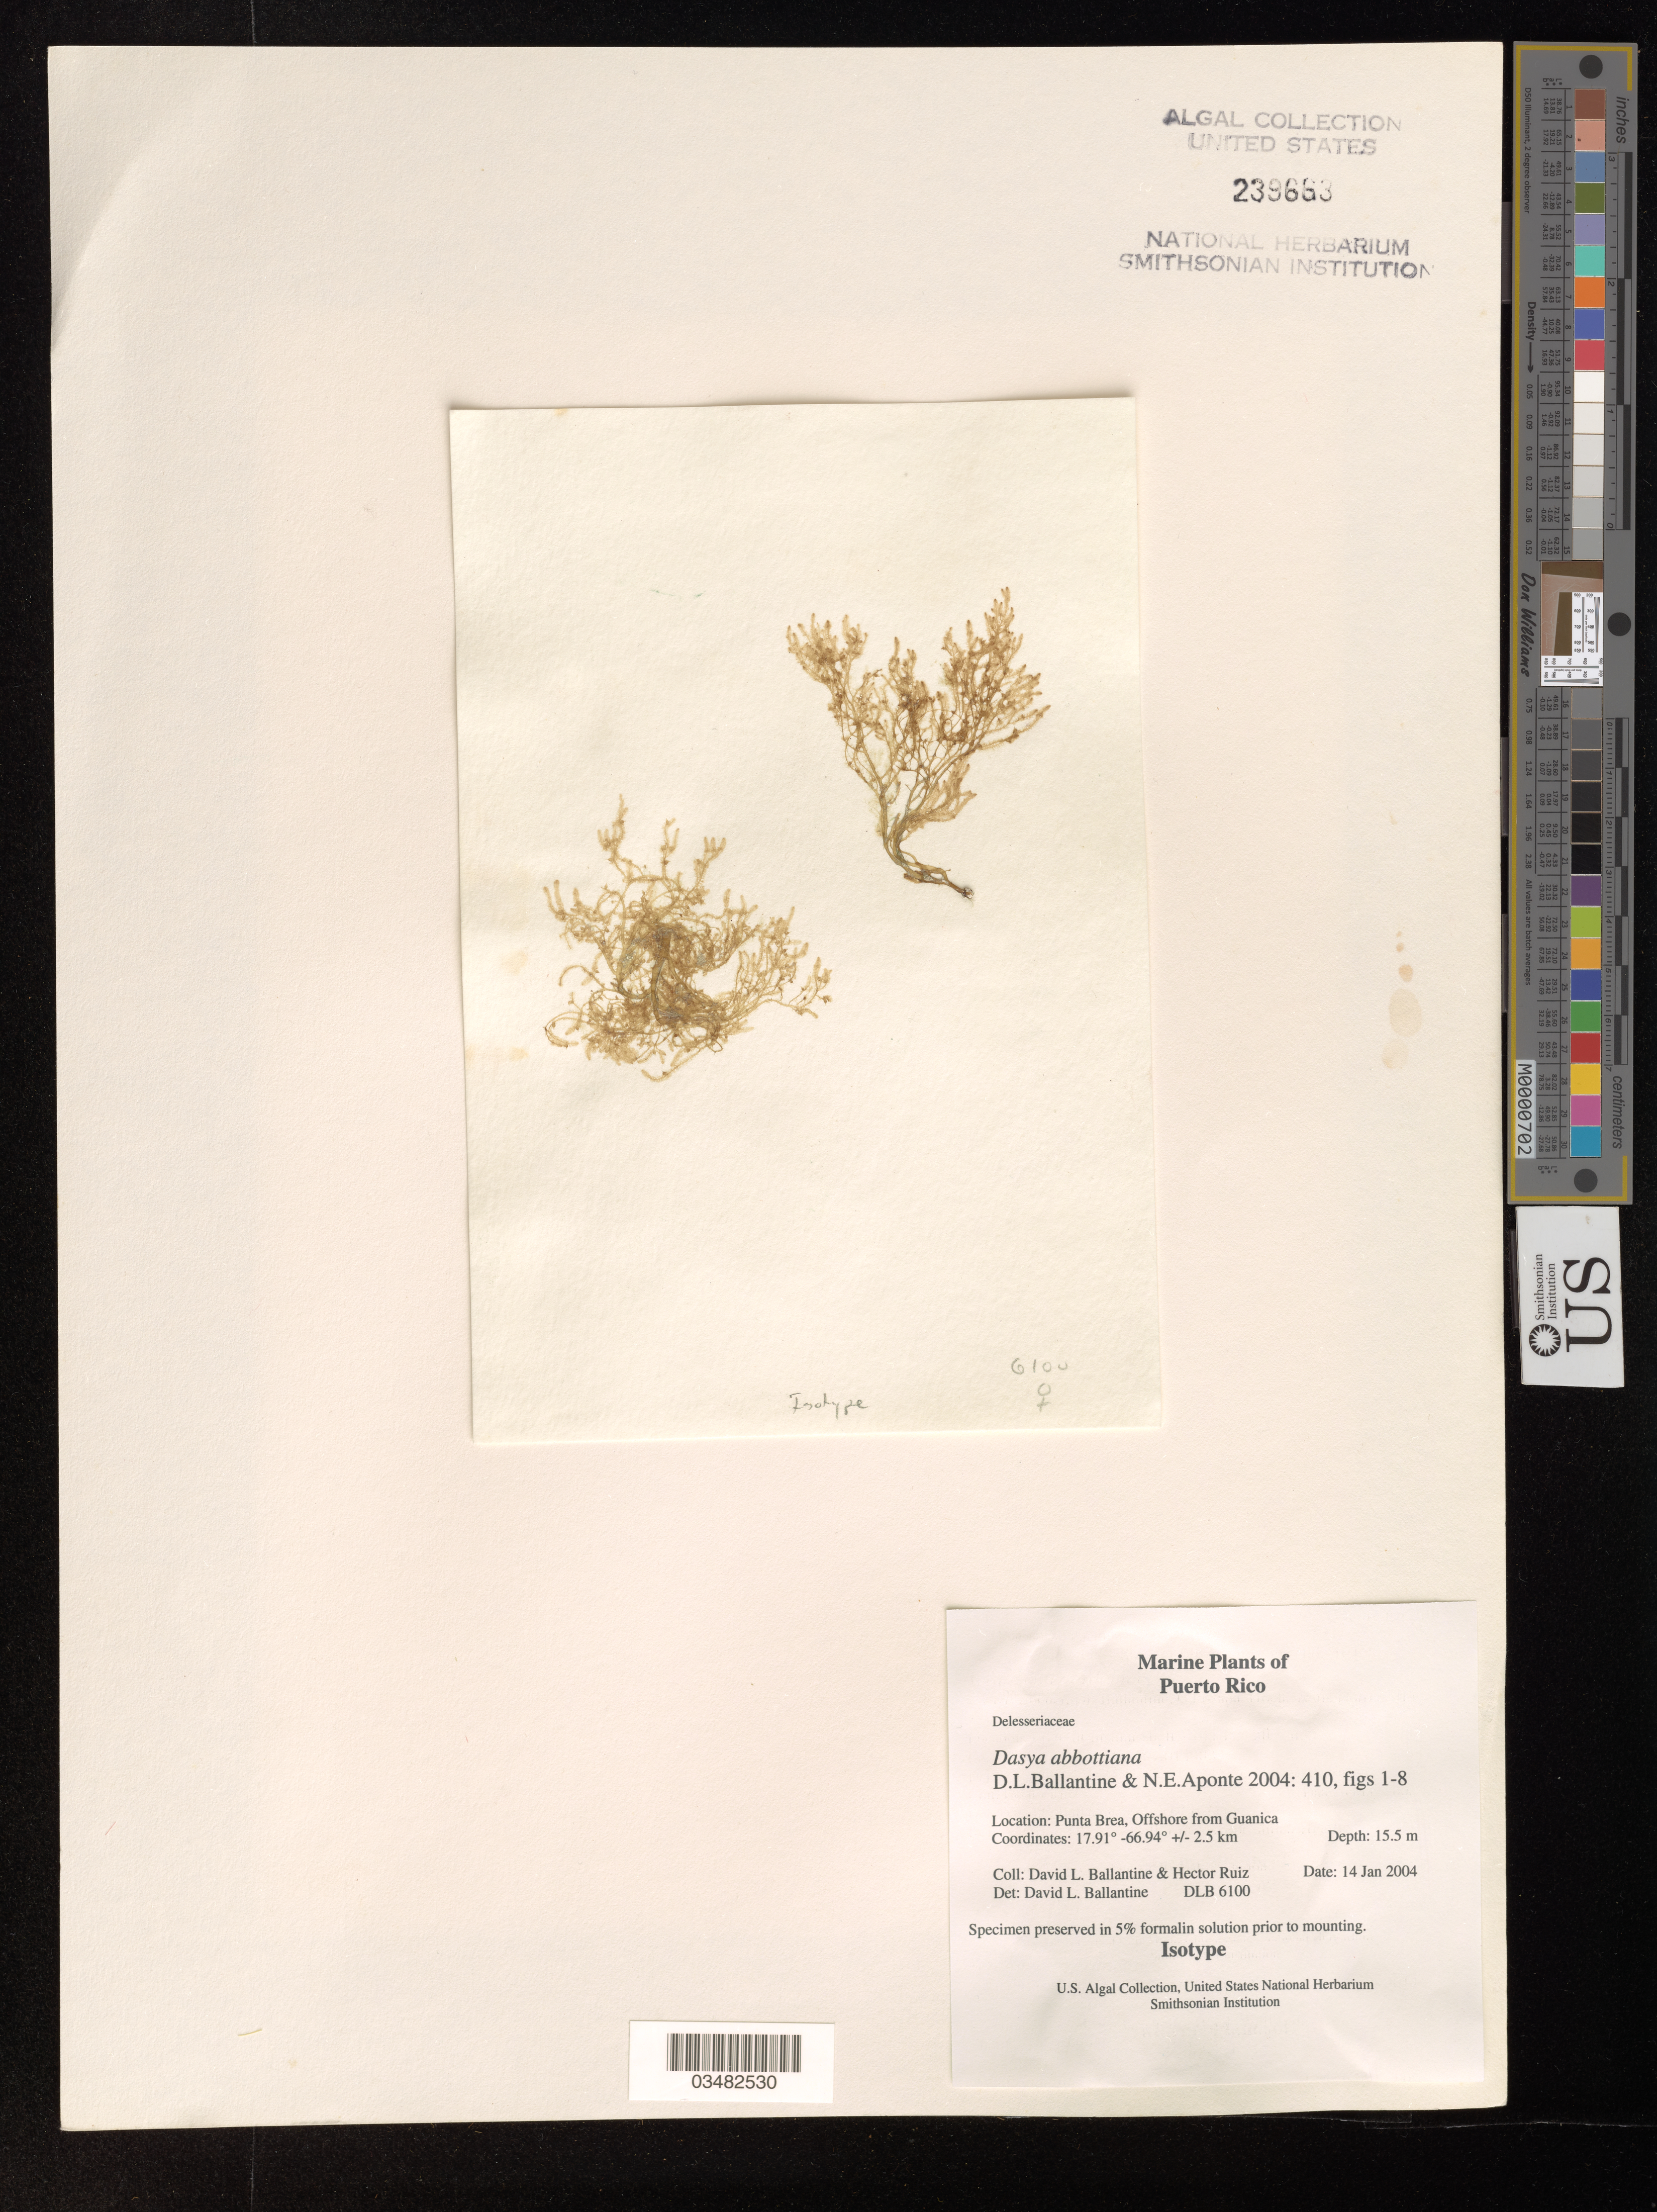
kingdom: Plantae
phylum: Rhodophyta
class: Florideophyceae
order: Ceramiales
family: Dasyaceae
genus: Dasya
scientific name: Dasya abbottiana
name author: D.L. Ballant. & N.E.Aponte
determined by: Ballantine, D. L.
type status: Isotype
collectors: D.L. Ballantine & H. Ruiz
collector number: DLB 6100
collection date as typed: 14 Jan 2004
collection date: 2004-01-14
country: Puerto Rico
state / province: Guanica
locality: Punta Brea, offshore from Guanica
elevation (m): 15.5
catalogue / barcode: US 239663